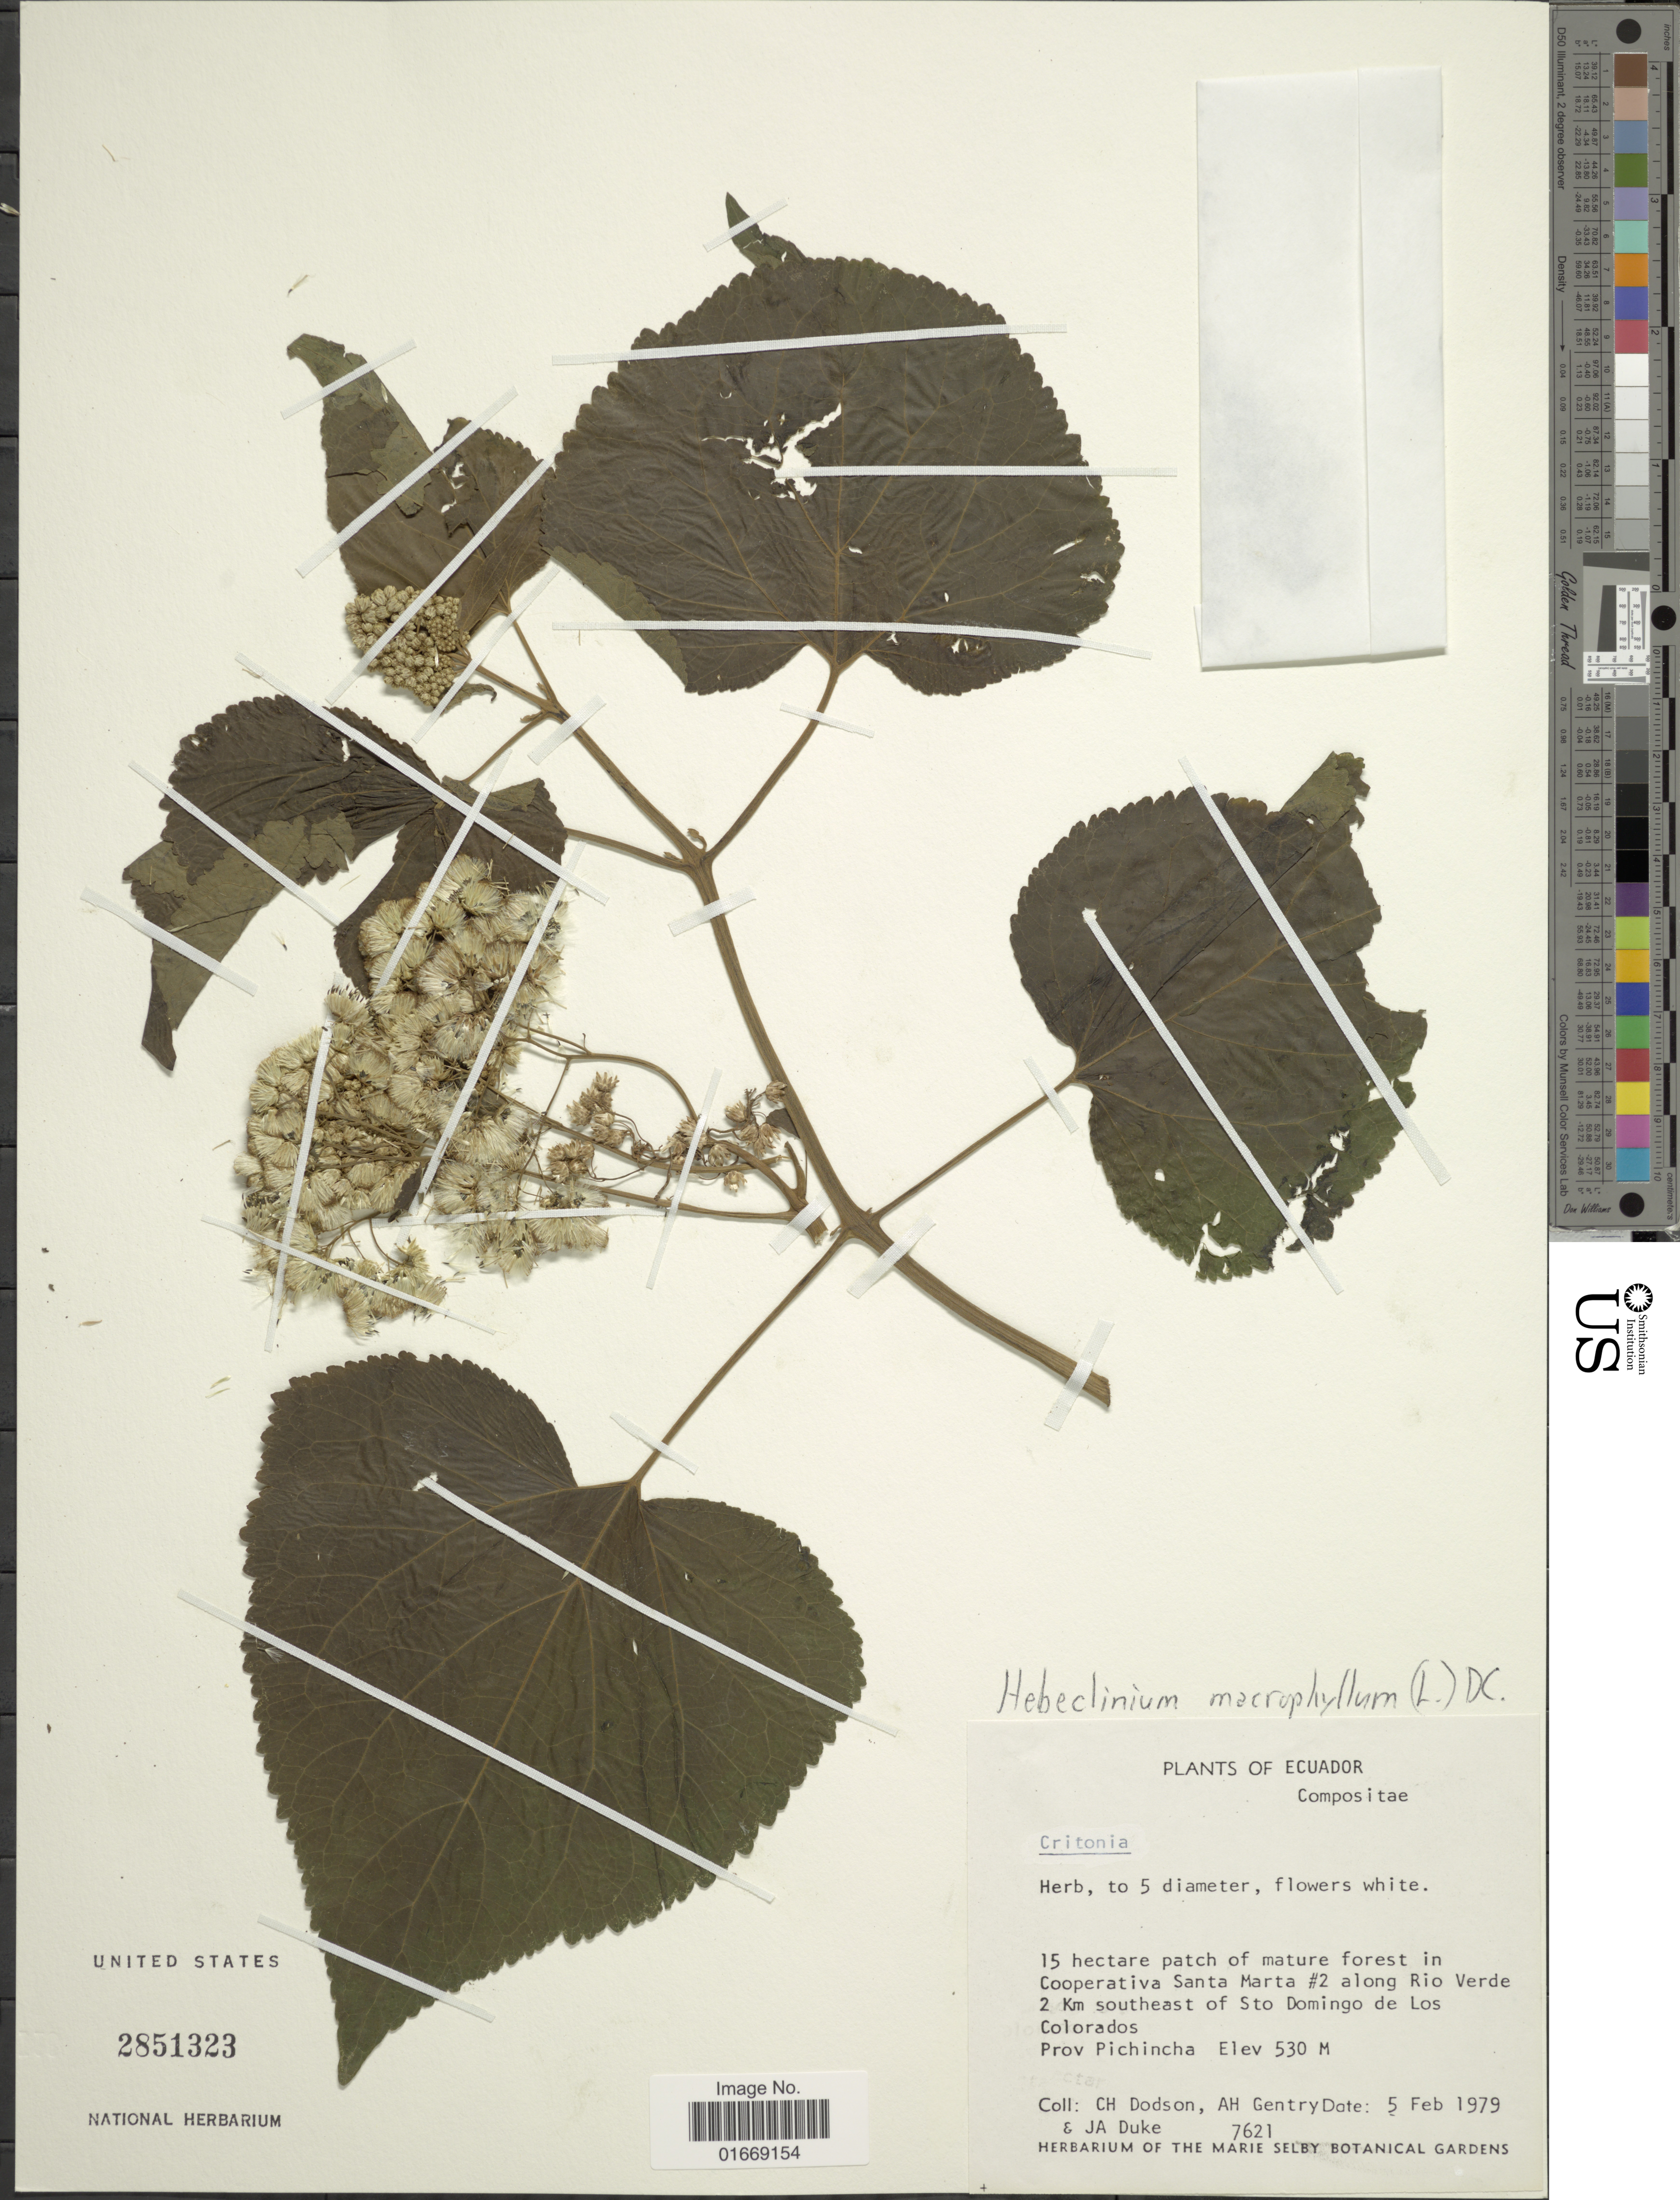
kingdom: Plantae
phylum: Tracheophyta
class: Magnoliopsida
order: Asterales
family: Asteraceae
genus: Hebeclinium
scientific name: Hebeclinium macrophyllum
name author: (L.) DC.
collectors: C. H. Dodson, A. H. Gentry & J. A. Duke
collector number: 7621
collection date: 1979-02-05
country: Ecuador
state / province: Pichincha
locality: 15 hectare patch of mature forest in Cooperative Santa Marta #2 along Rio Verde 2 km southeast of Sto Domingo de Los Colorados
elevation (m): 530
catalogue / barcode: US 2851323